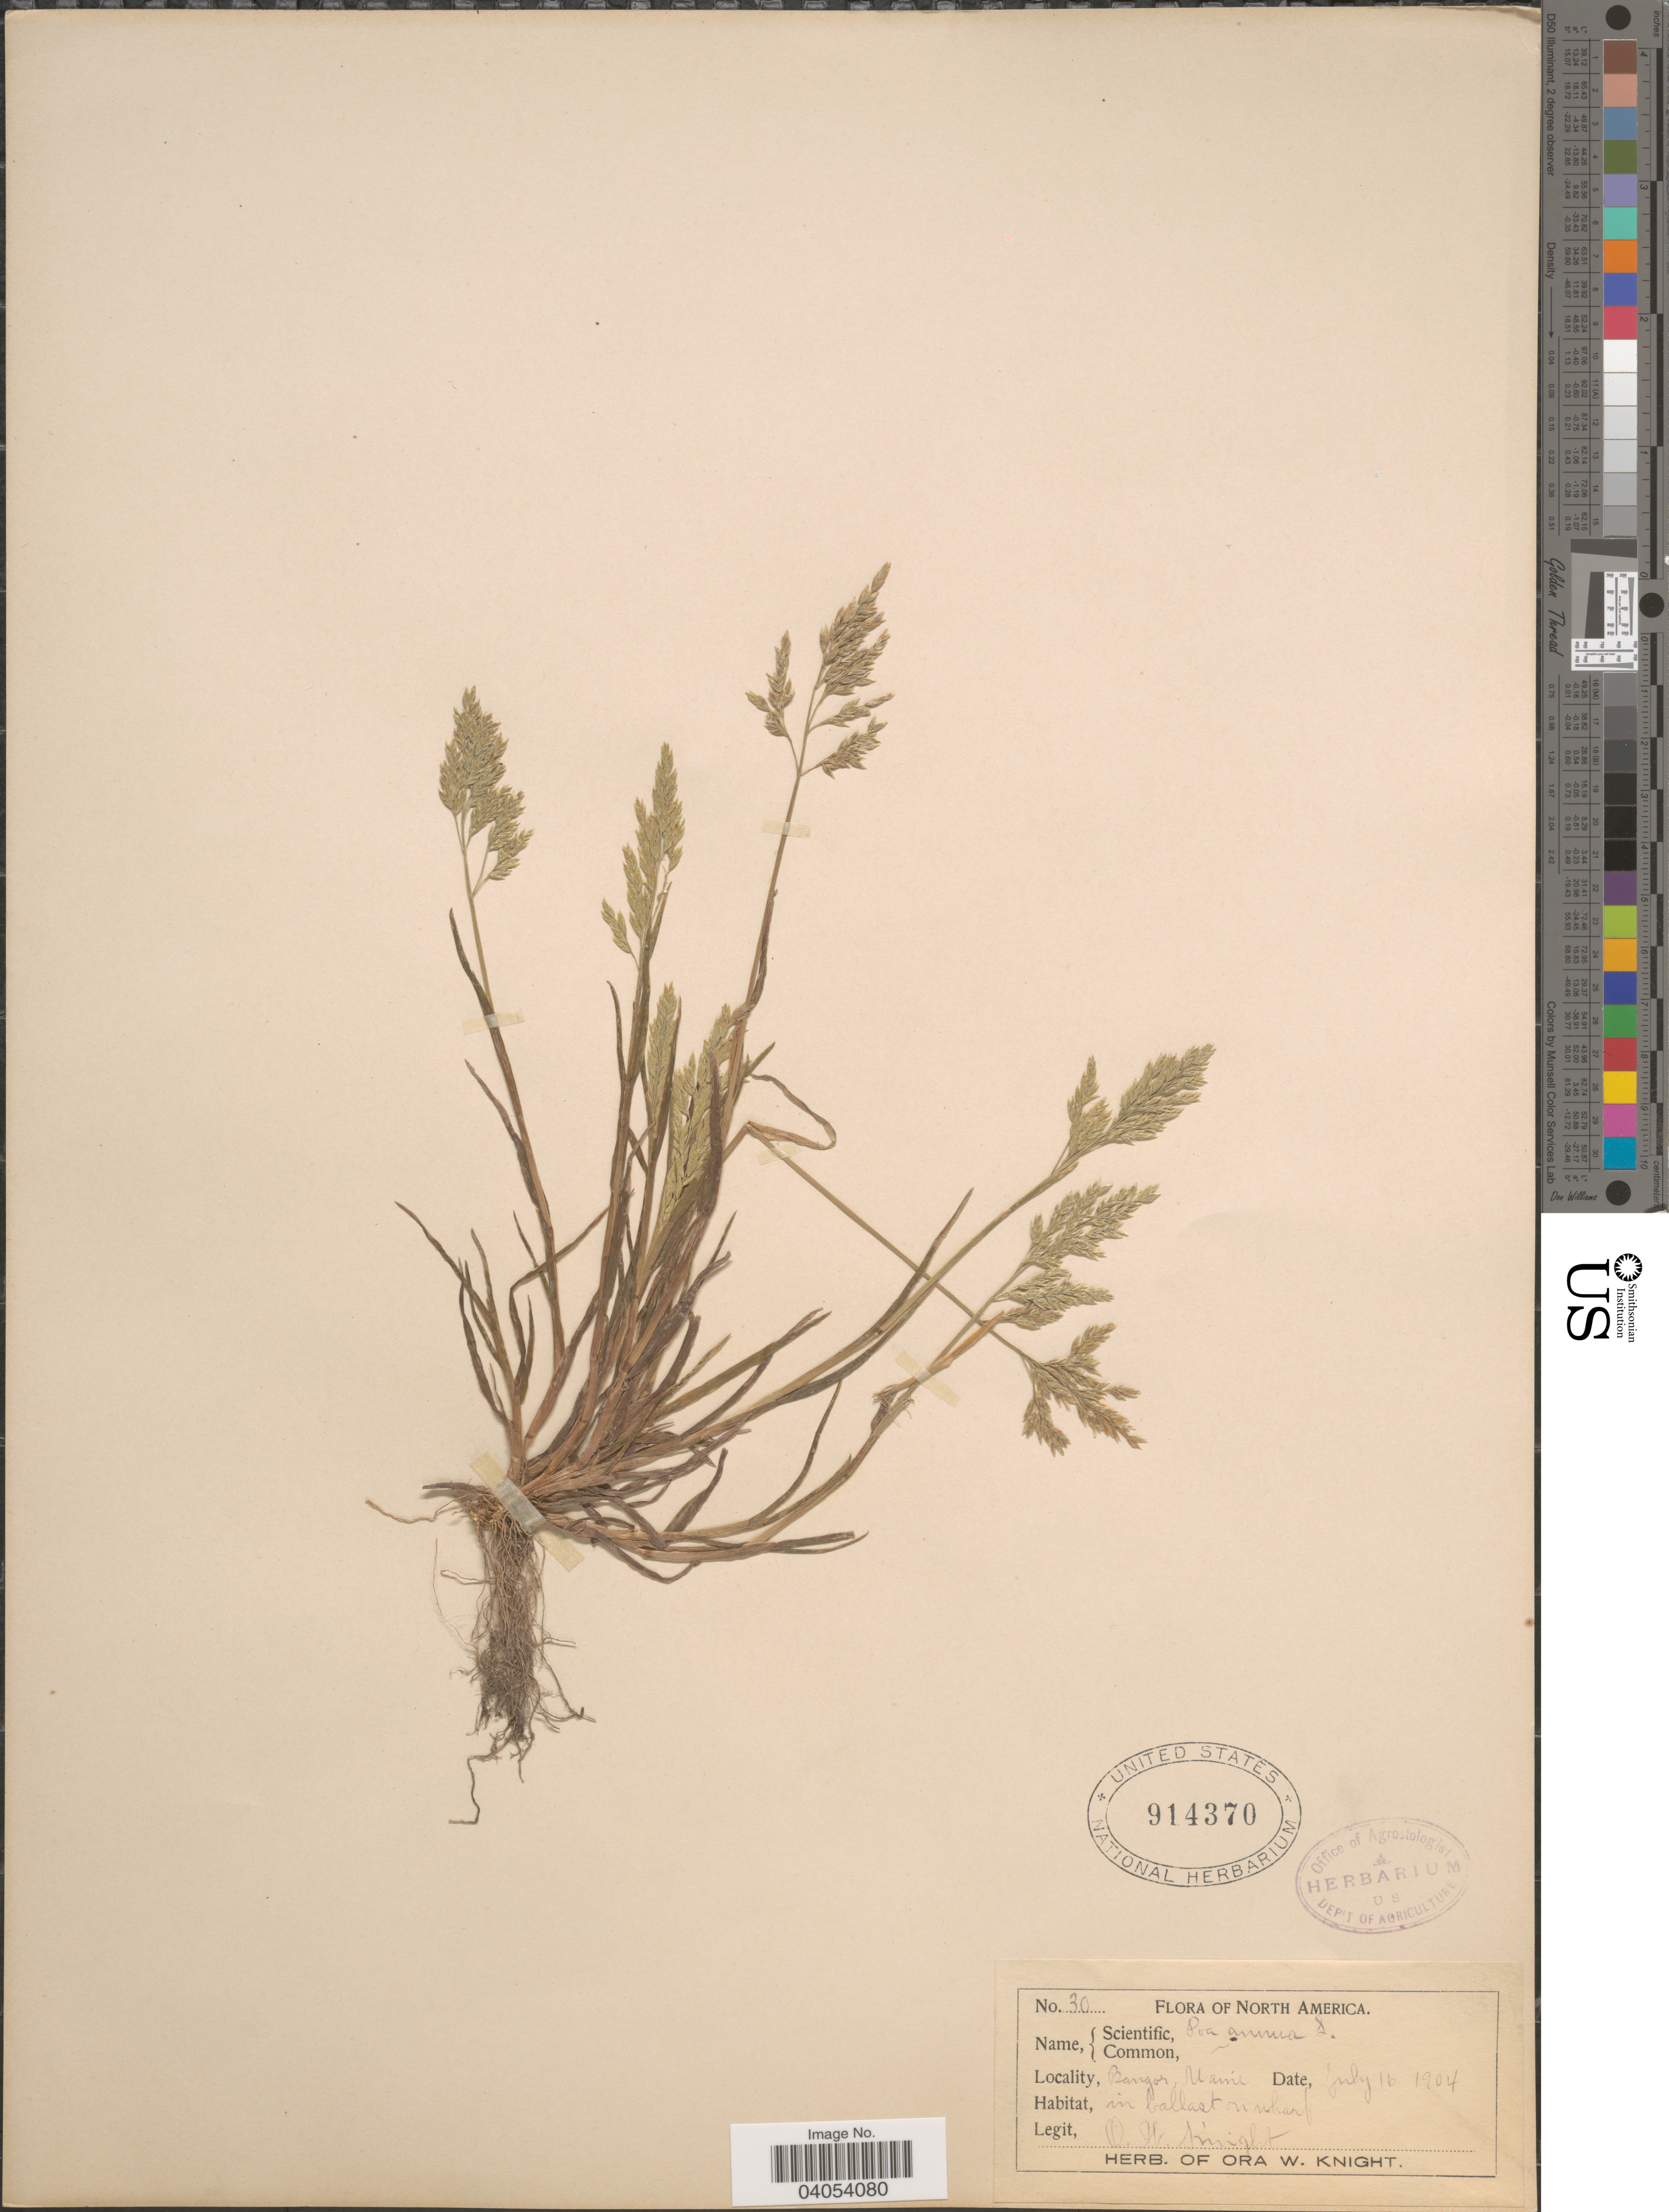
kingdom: Plantae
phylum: Tracheophyta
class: Liliopsida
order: Poales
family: Poaceae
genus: Poa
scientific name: Poa annua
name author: L.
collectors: O. Knight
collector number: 30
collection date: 1904-07-16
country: United States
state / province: Maine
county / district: Penobscot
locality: Bangor.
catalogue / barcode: US 914370